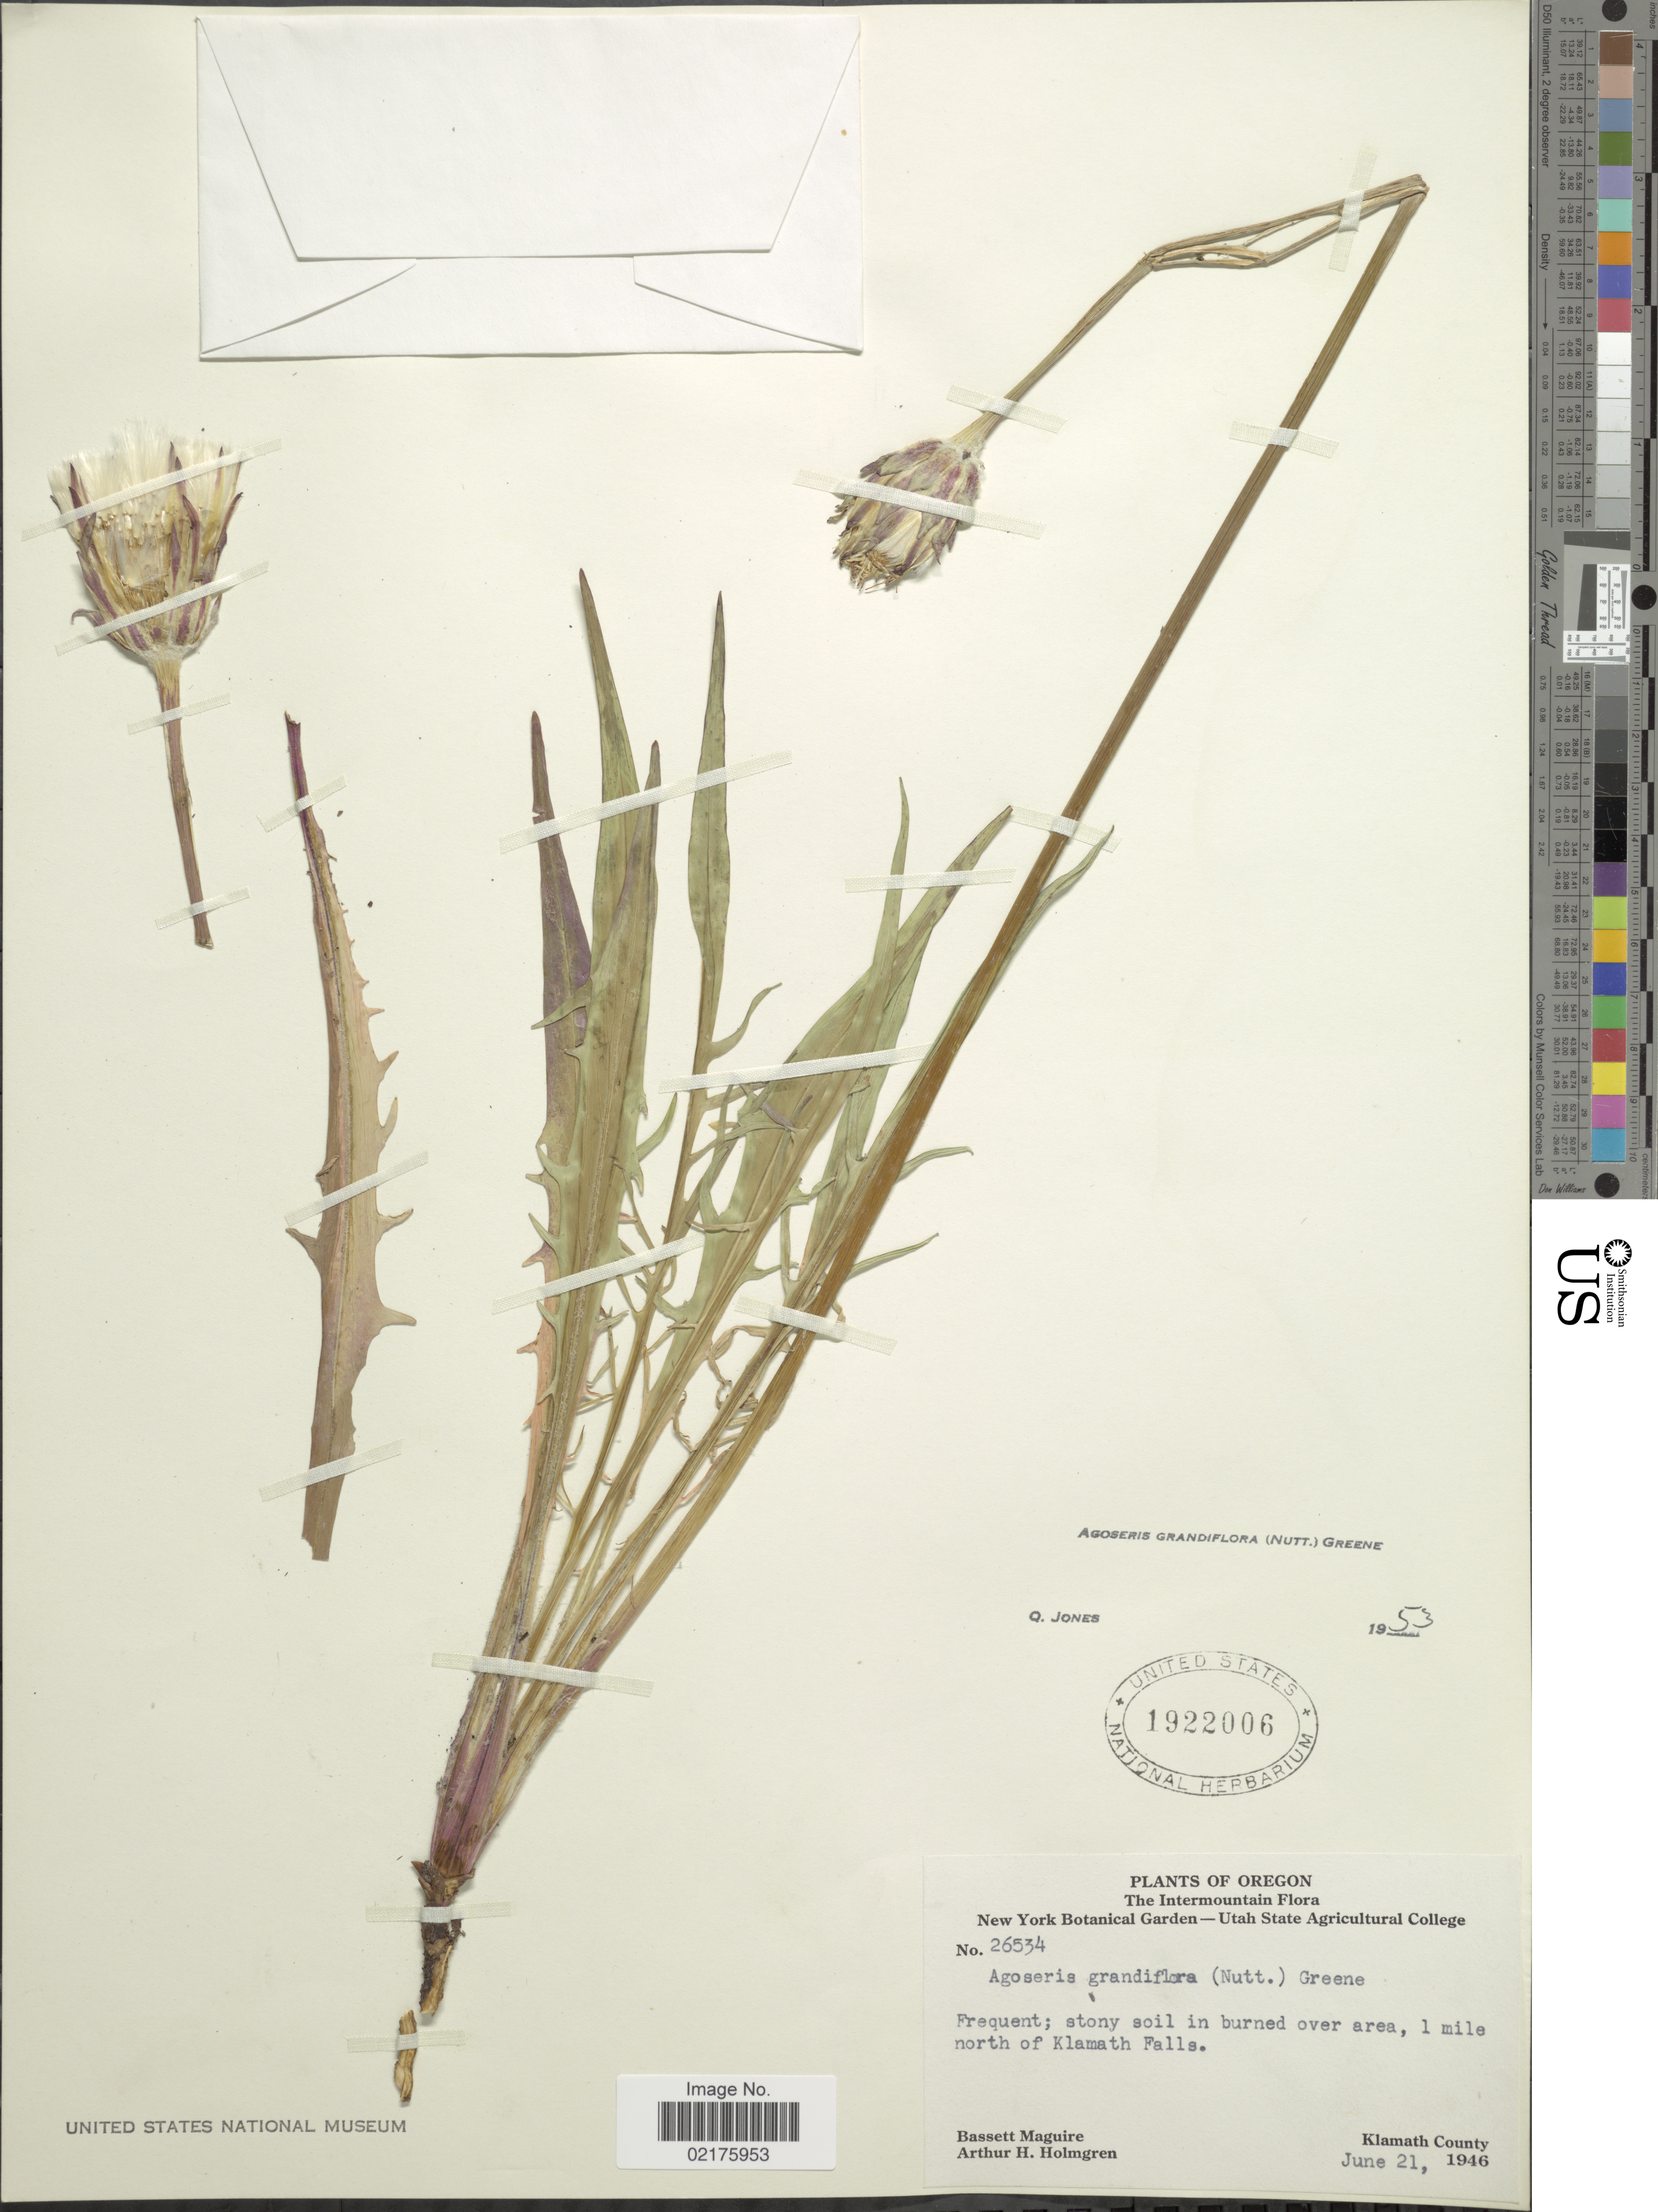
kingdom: Plantae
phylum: Tracheophyta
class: Magnoliopsida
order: Asterales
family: Asteraceae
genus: Agoseris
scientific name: Agoseris grandiflora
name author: (Nutt.) Greene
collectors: B. Maguire & A. H. Holmgren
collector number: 26534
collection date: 1946-06-21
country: United States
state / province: Oregon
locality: The Intermountain, frequent ; stony soil in burned over area, 1 mile north of Klamath Falls, Klamath County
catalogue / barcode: US 1922006